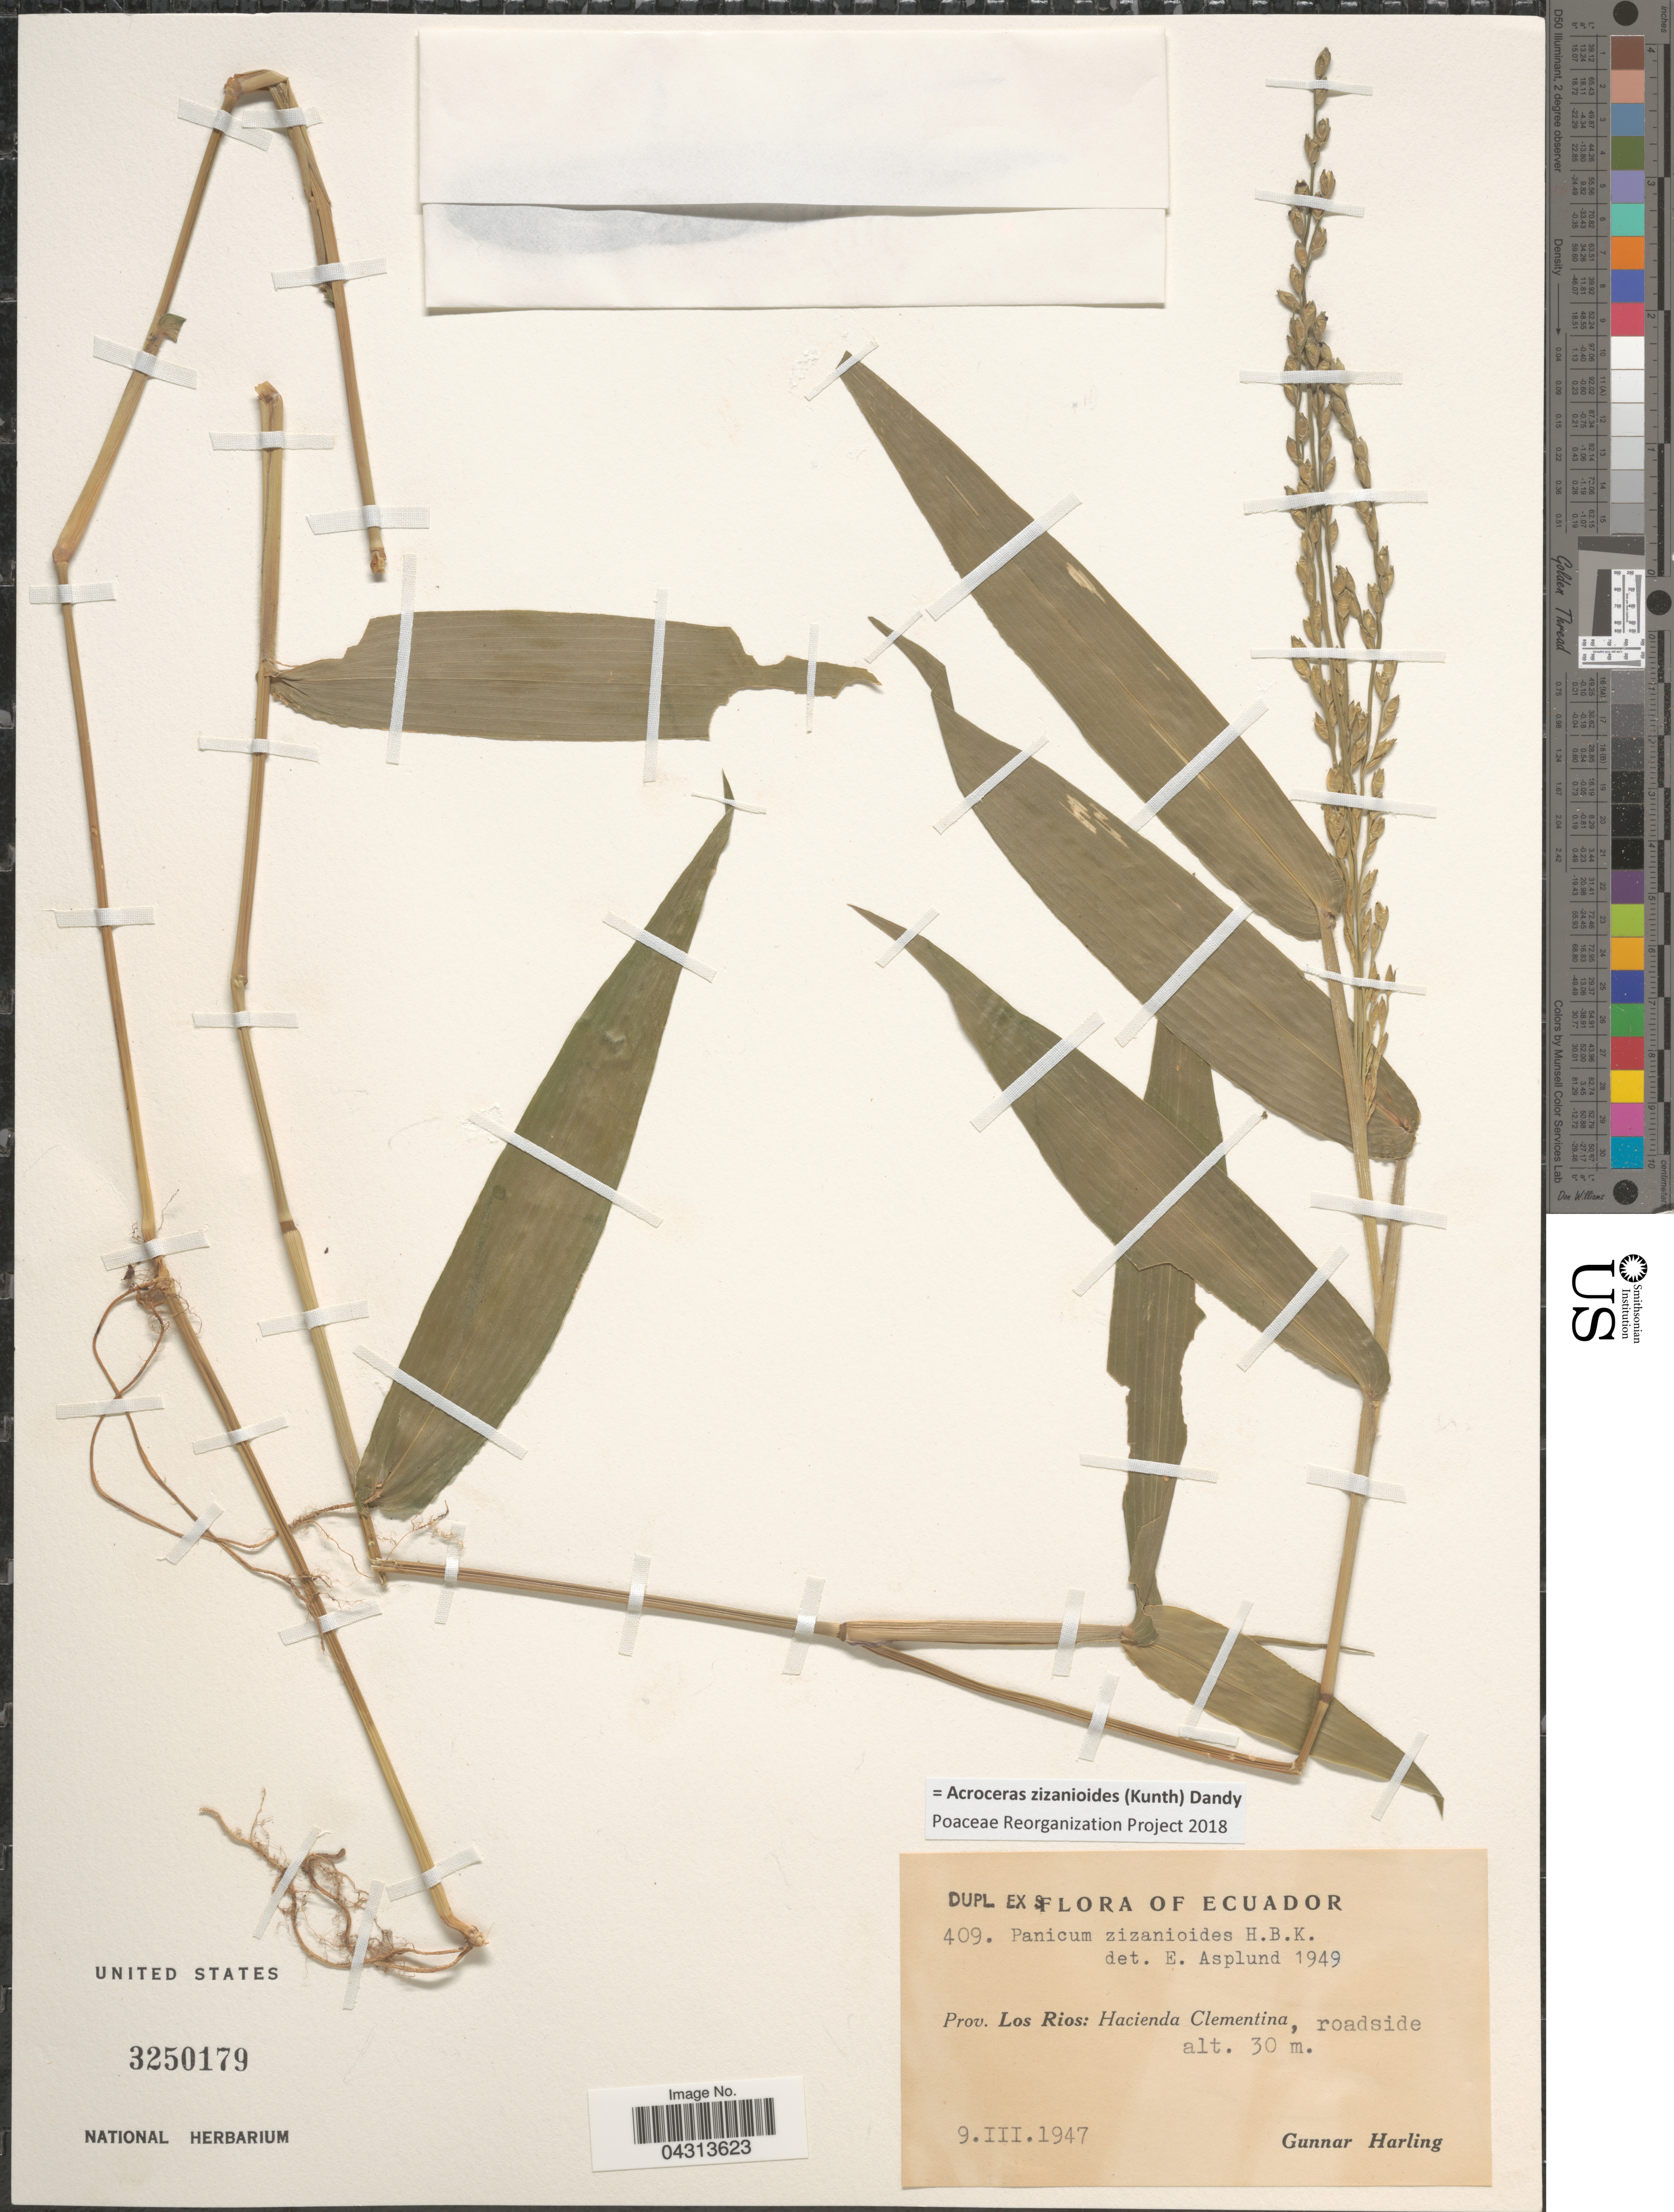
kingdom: Plantae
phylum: Tracheophyta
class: Liliopsida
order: Poales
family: Poaceae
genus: Acroceras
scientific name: Acroceras zizanioides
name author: (Kunth) Dandy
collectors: G. Harling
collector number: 409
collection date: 1947-03-09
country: Ecuador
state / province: Los Ríos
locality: Hacienda Clementina, roadside.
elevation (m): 30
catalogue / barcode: US 3250179